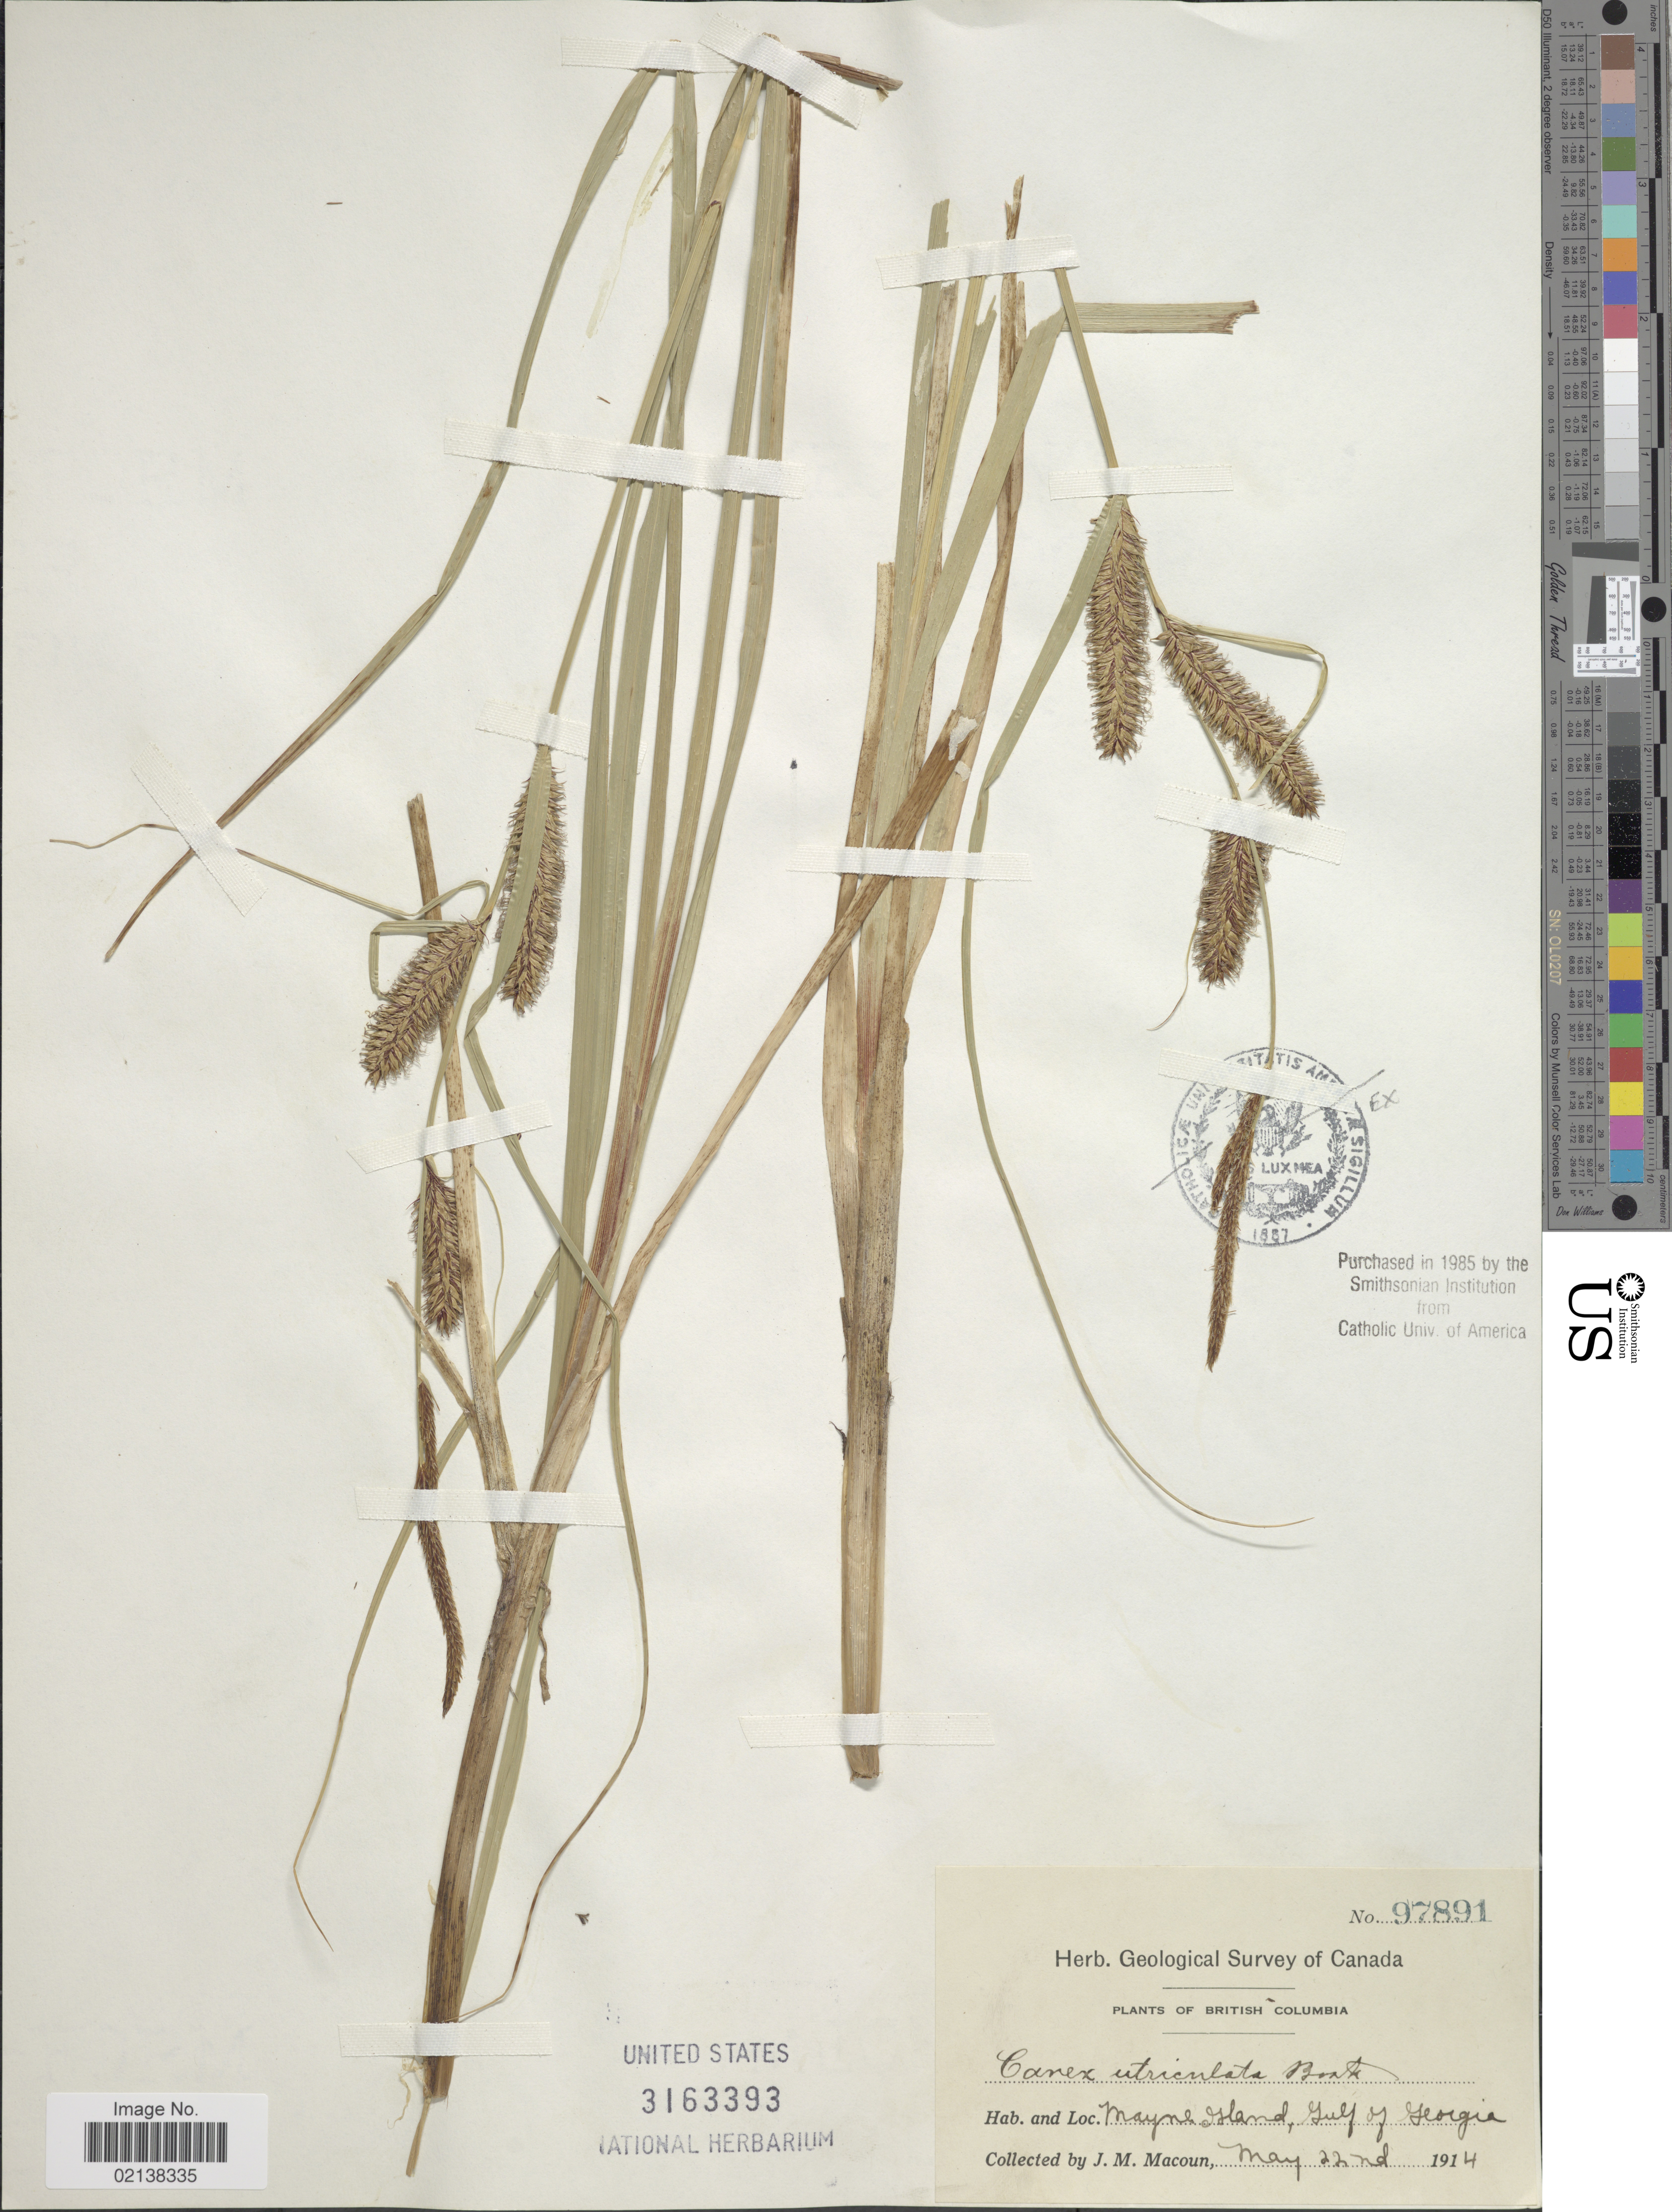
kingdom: Plantae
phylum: Tracheophyta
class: Liliopsida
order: Poales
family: Cyperaceae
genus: Carex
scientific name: Carex utriculata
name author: Boott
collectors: J. M. Macoun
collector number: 97891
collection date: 1914-05-22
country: Canada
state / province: British Columbia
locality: Mayne Island, Gulf of Georgia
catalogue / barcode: US 3163393